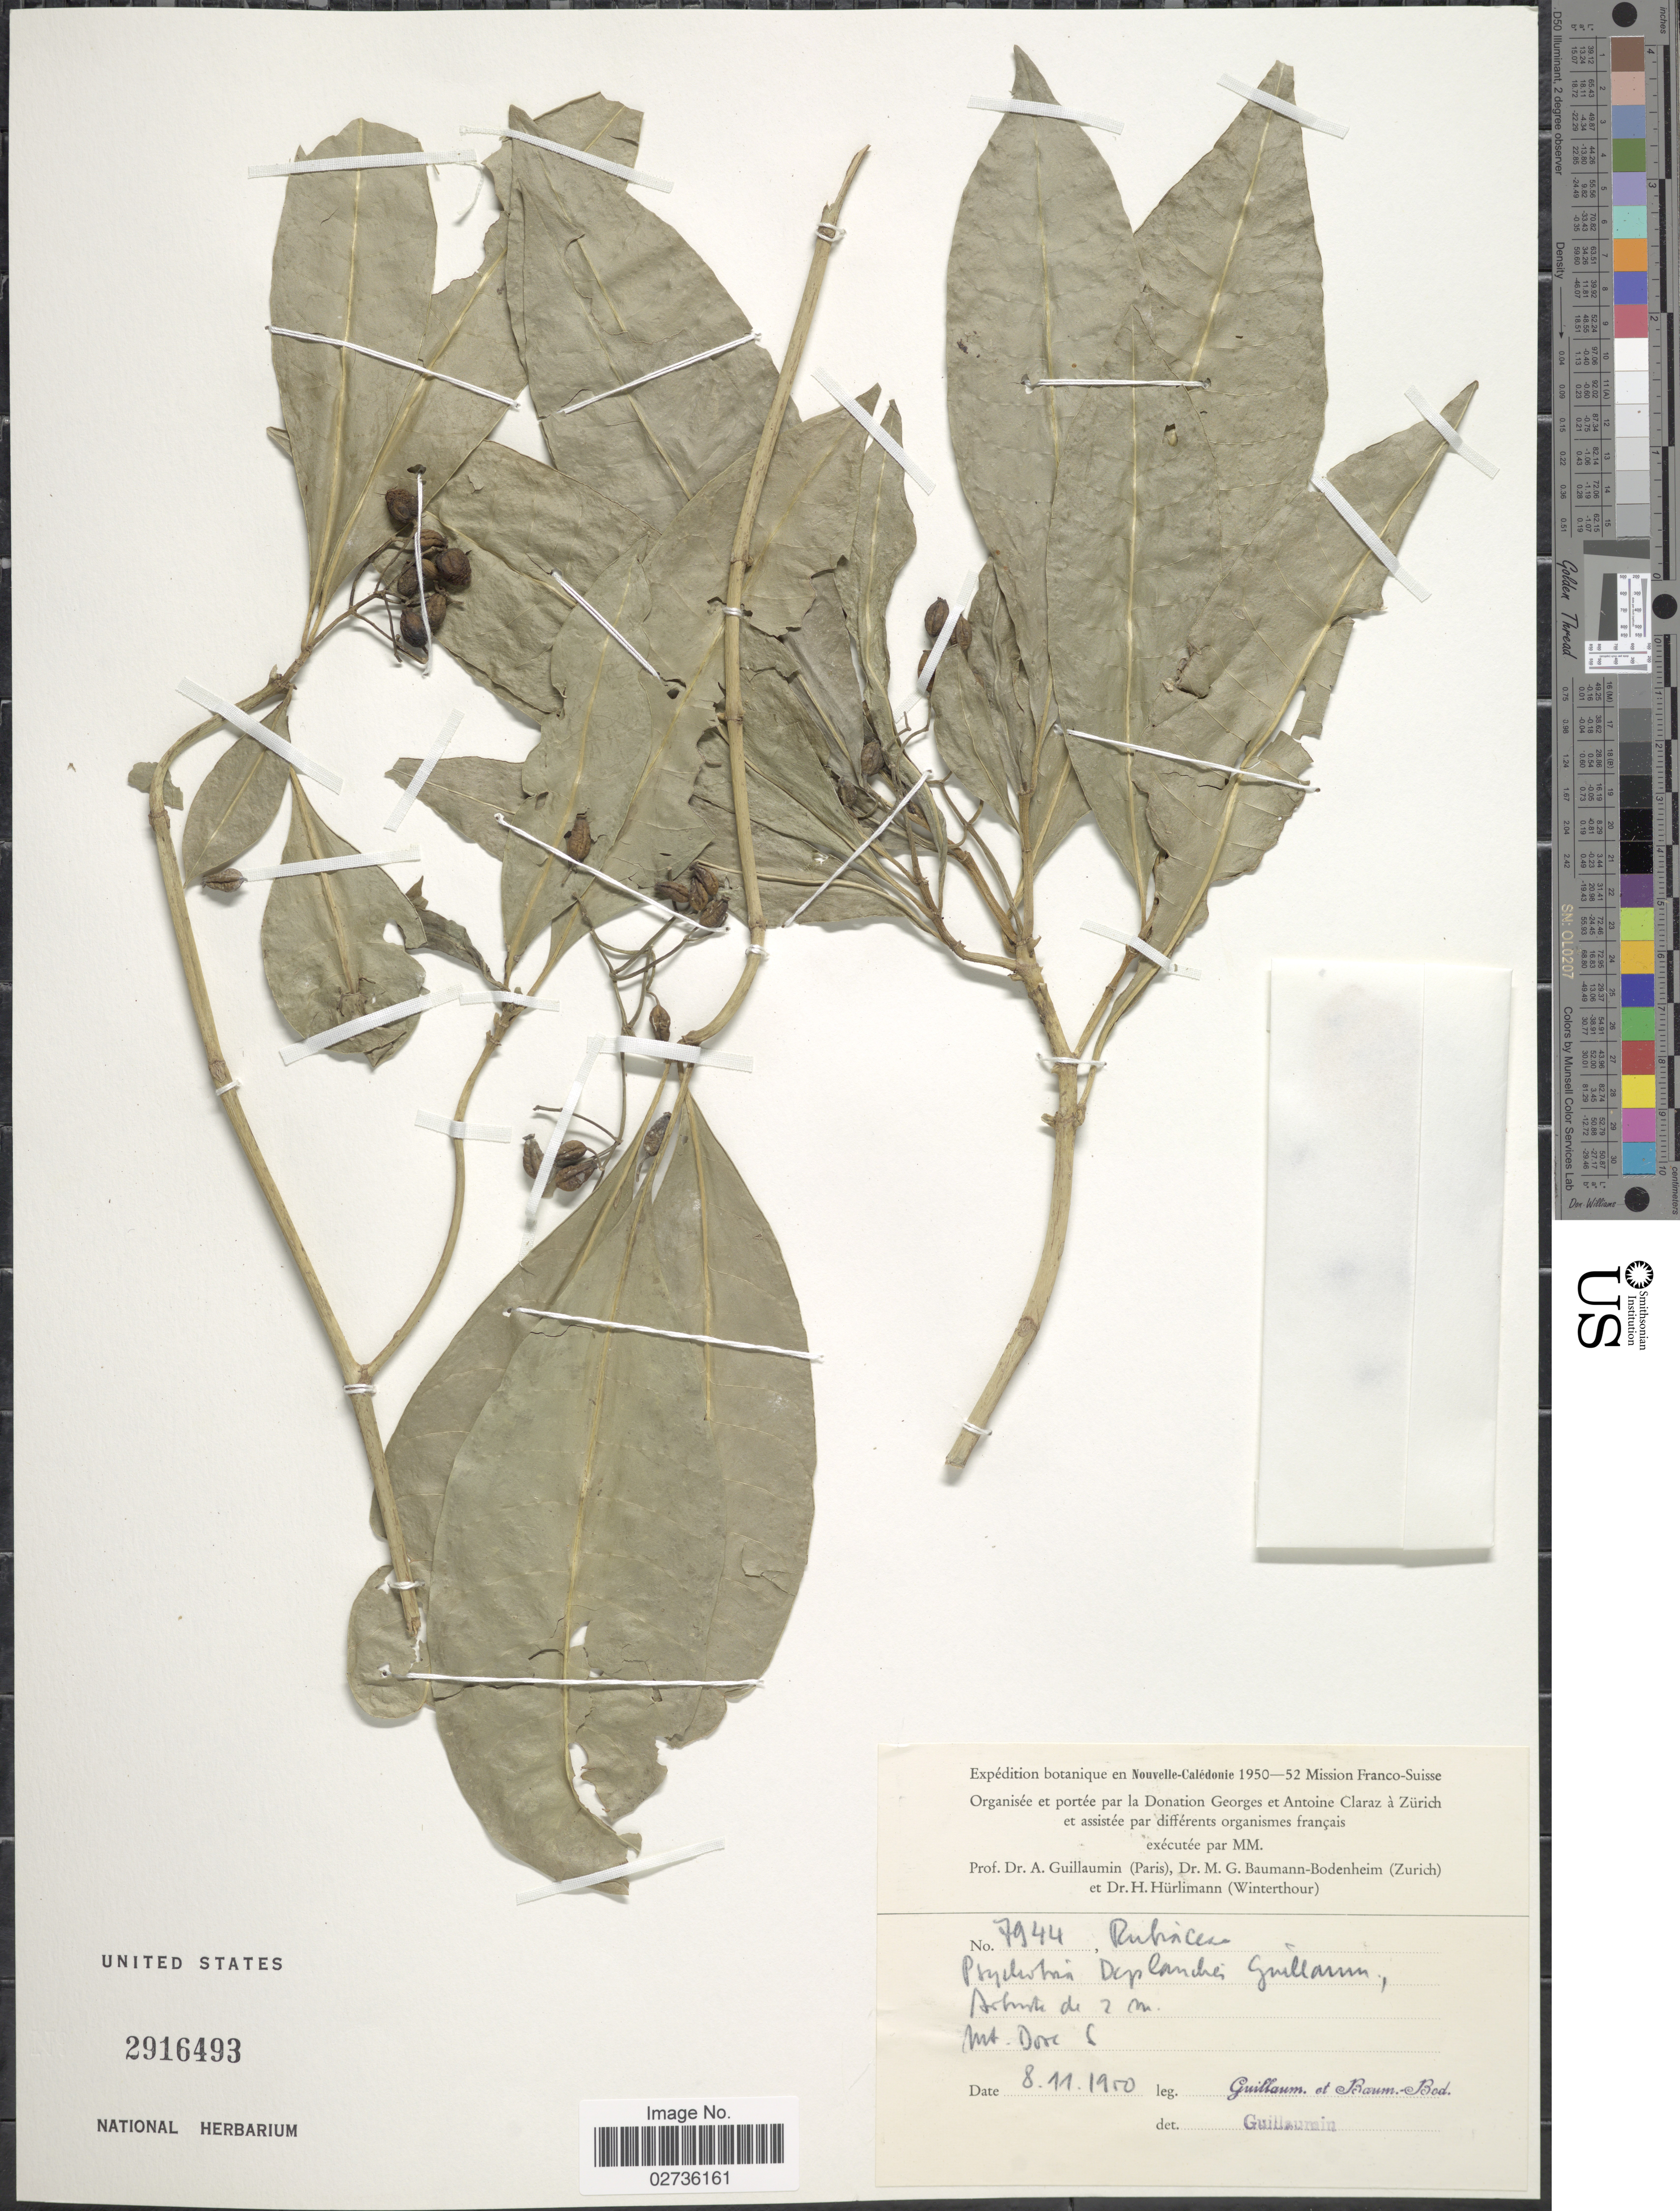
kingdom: Plantae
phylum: Tracheophyta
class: Magnoliopsida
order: Gentianales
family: Rubiaceae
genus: Psychotria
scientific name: Psychotria deplanchei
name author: (Beauvis.) Guillaumin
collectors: A. Guillaumin & M. G. Baumann-Bodenheim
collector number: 7944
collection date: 1950-11-08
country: New Caledonia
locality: Nouvelle Caledonie. Mt. Dore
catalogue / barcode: US 2916493